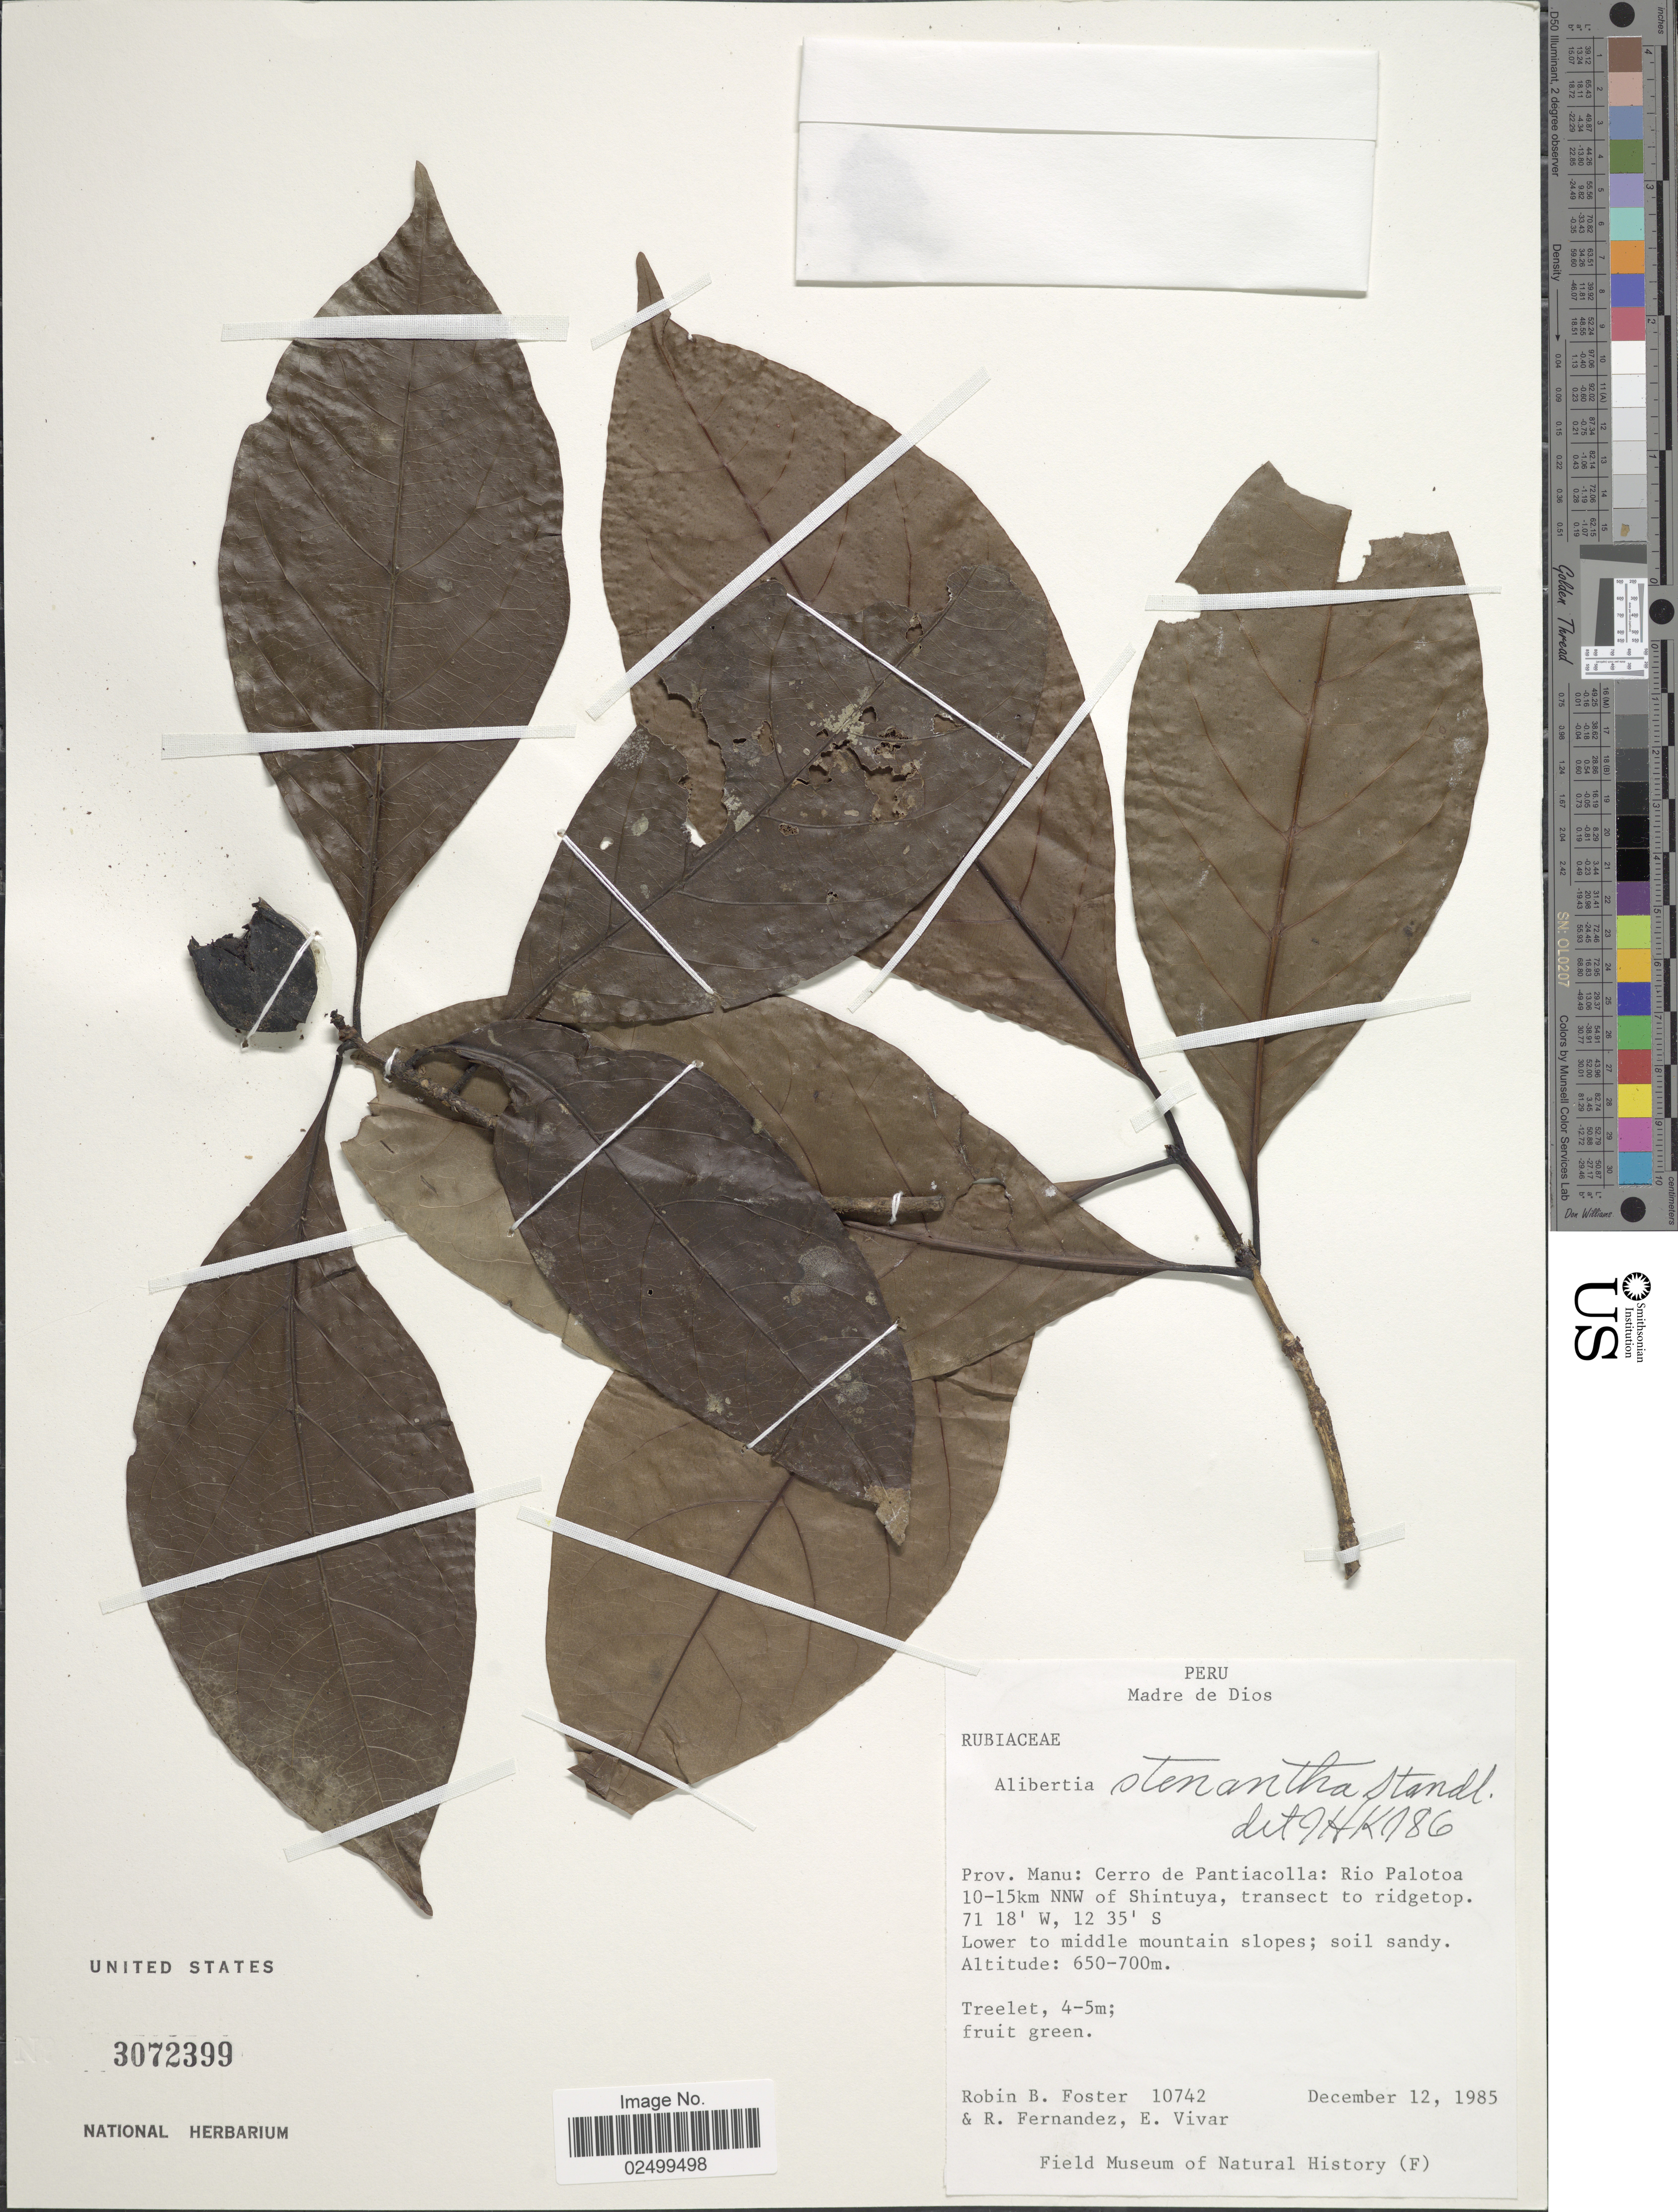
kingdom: Plantae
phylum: Tracheophyta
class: Magnoliopsida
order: Gentianales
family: Rubiaceae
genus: Alibertia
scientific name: Alibertia stenantha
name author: Standl.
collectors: R. B. Foster, R. Fernandez & E. Vivar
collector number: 10742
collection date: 1985-12-12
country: Peru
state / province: Madre de Dios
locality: Prov. Manu: Cerro de Pantiacolla: Rio Palotoa 10-15km NNW of Shintuya, transect to ridgetop. Lower to middle mountain slopes; soil sandy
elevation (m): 650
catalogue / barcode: US 3072399